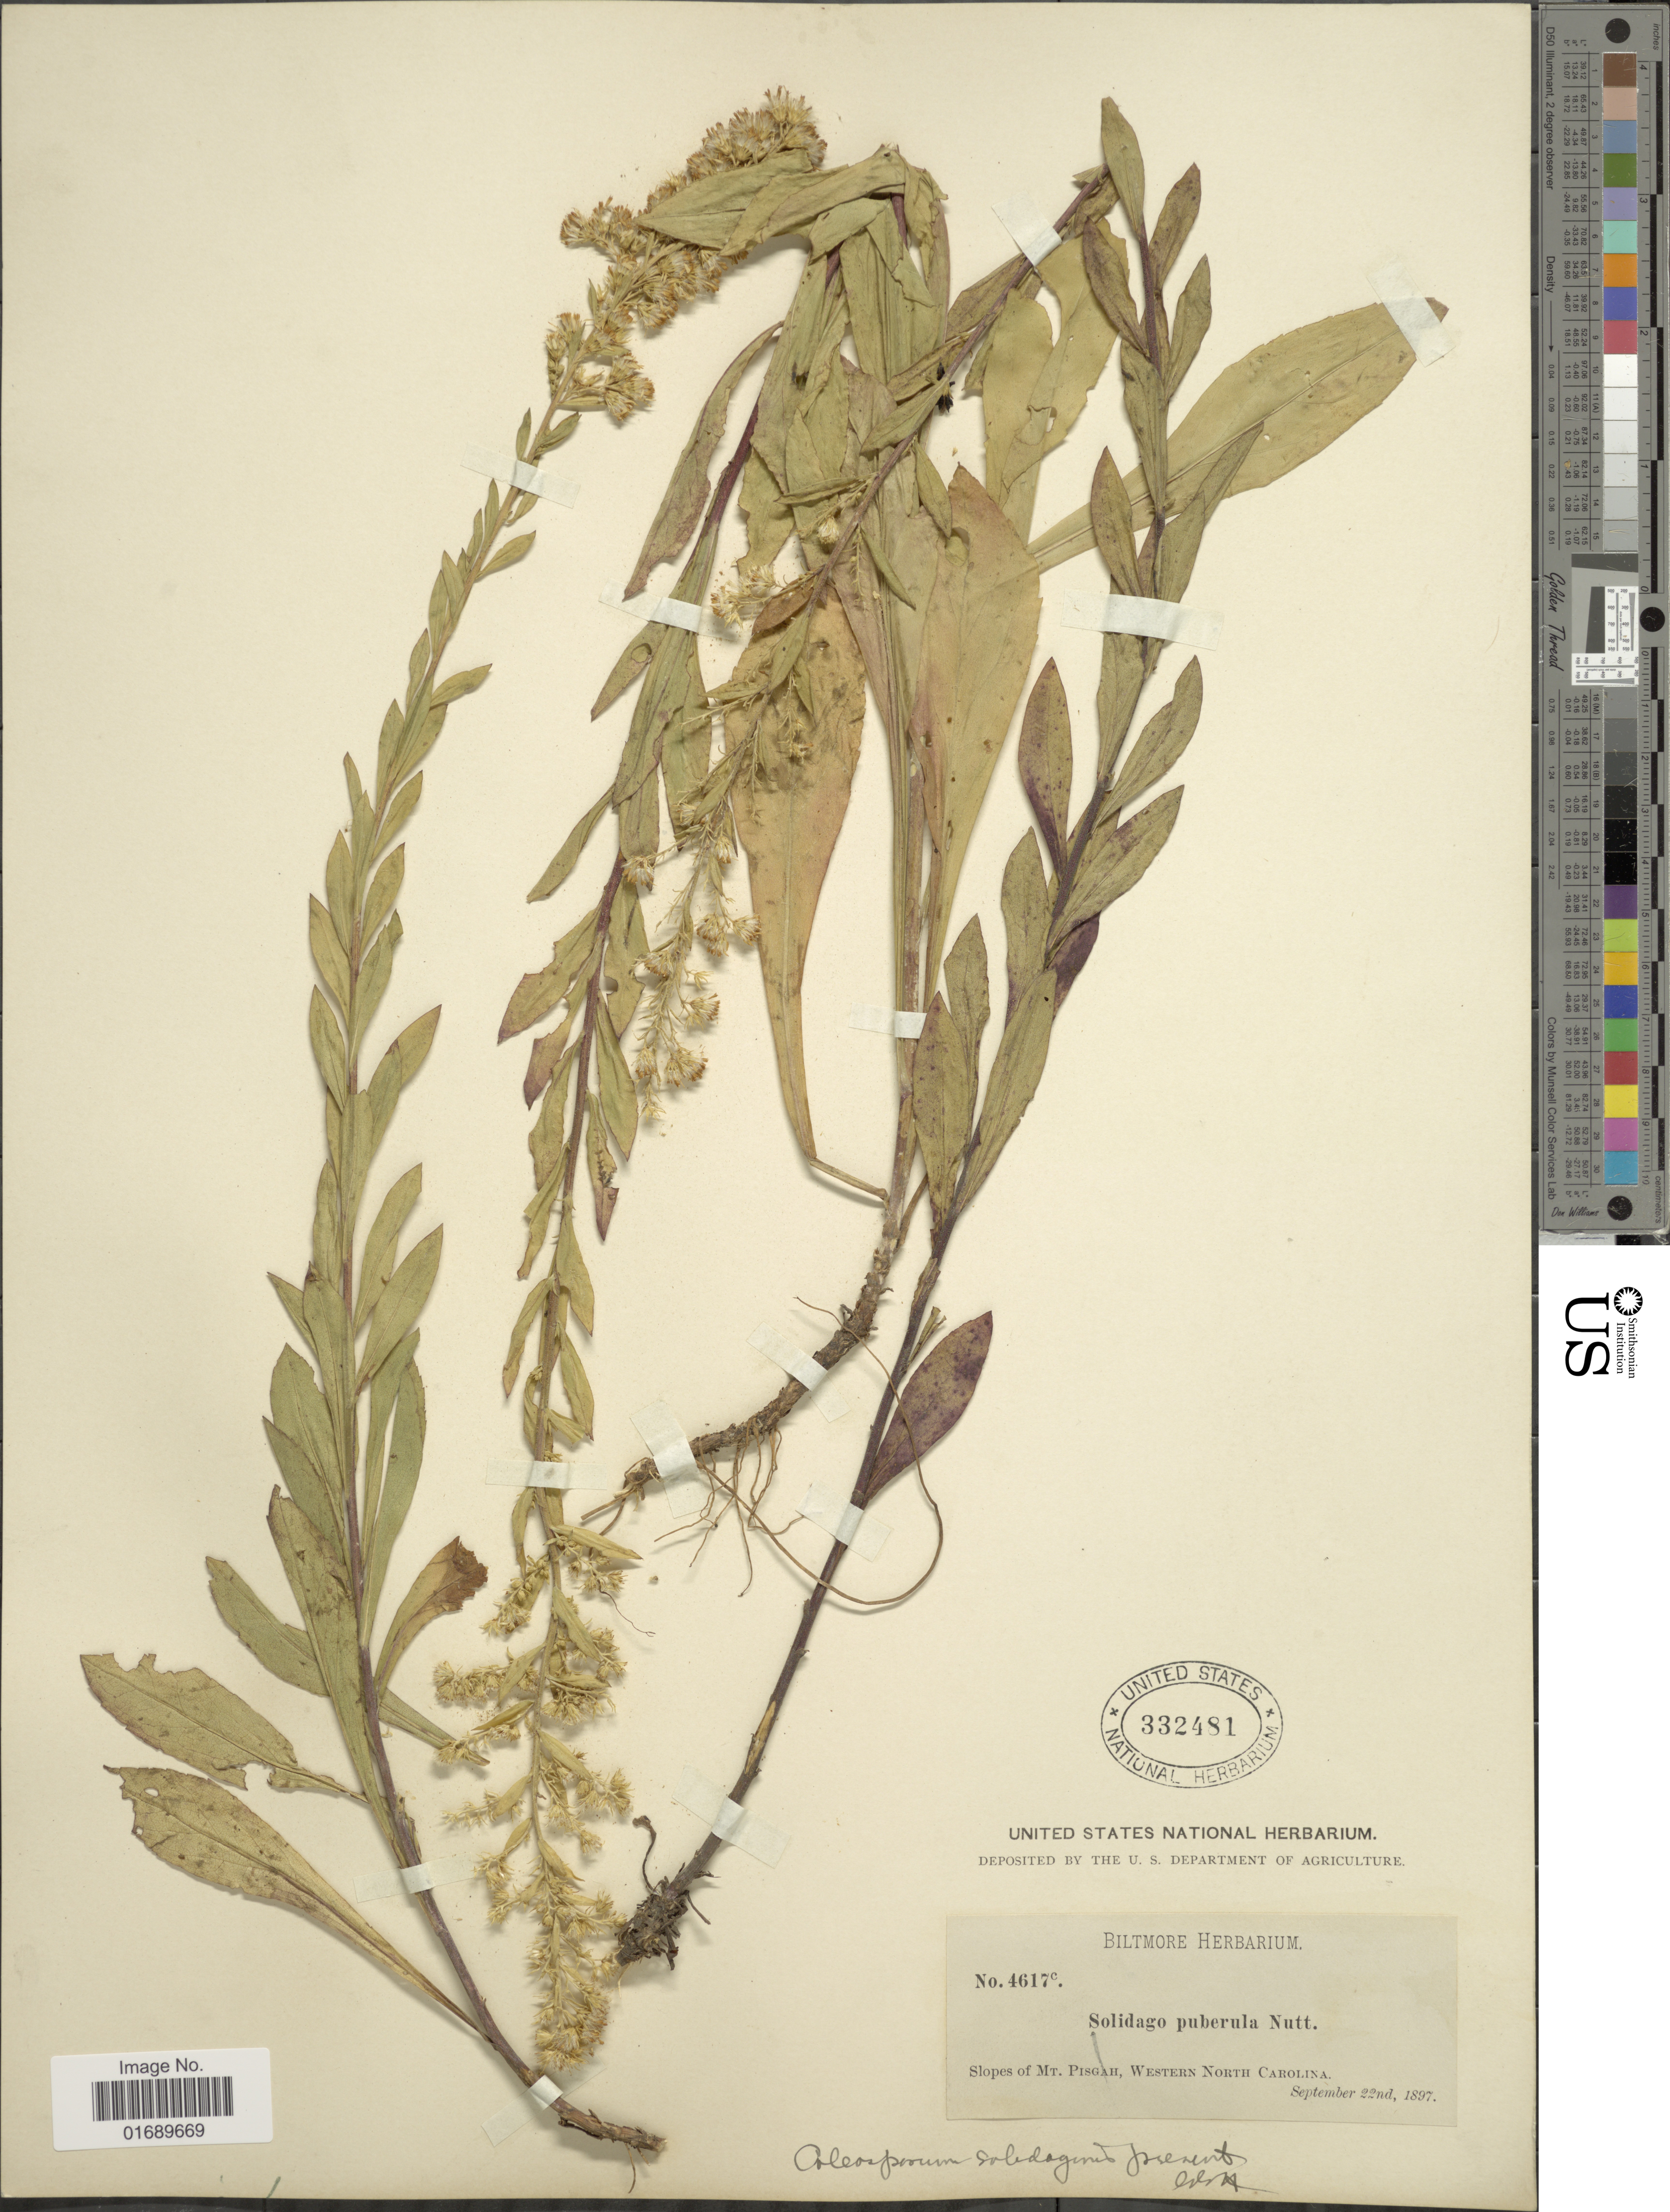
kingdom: Plantae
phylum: Tracheophyta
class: Magnoliopsida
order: Asterales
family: Asteraceae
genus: Solidago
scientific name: Solidago puberula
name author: Nutt.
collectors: ex herb. Biltmore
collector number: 4617c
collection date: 1897-09-22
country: United States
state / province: North Carolina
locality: Slopes of Mt Pisgah, Western North Carolina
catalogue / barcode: US 332481